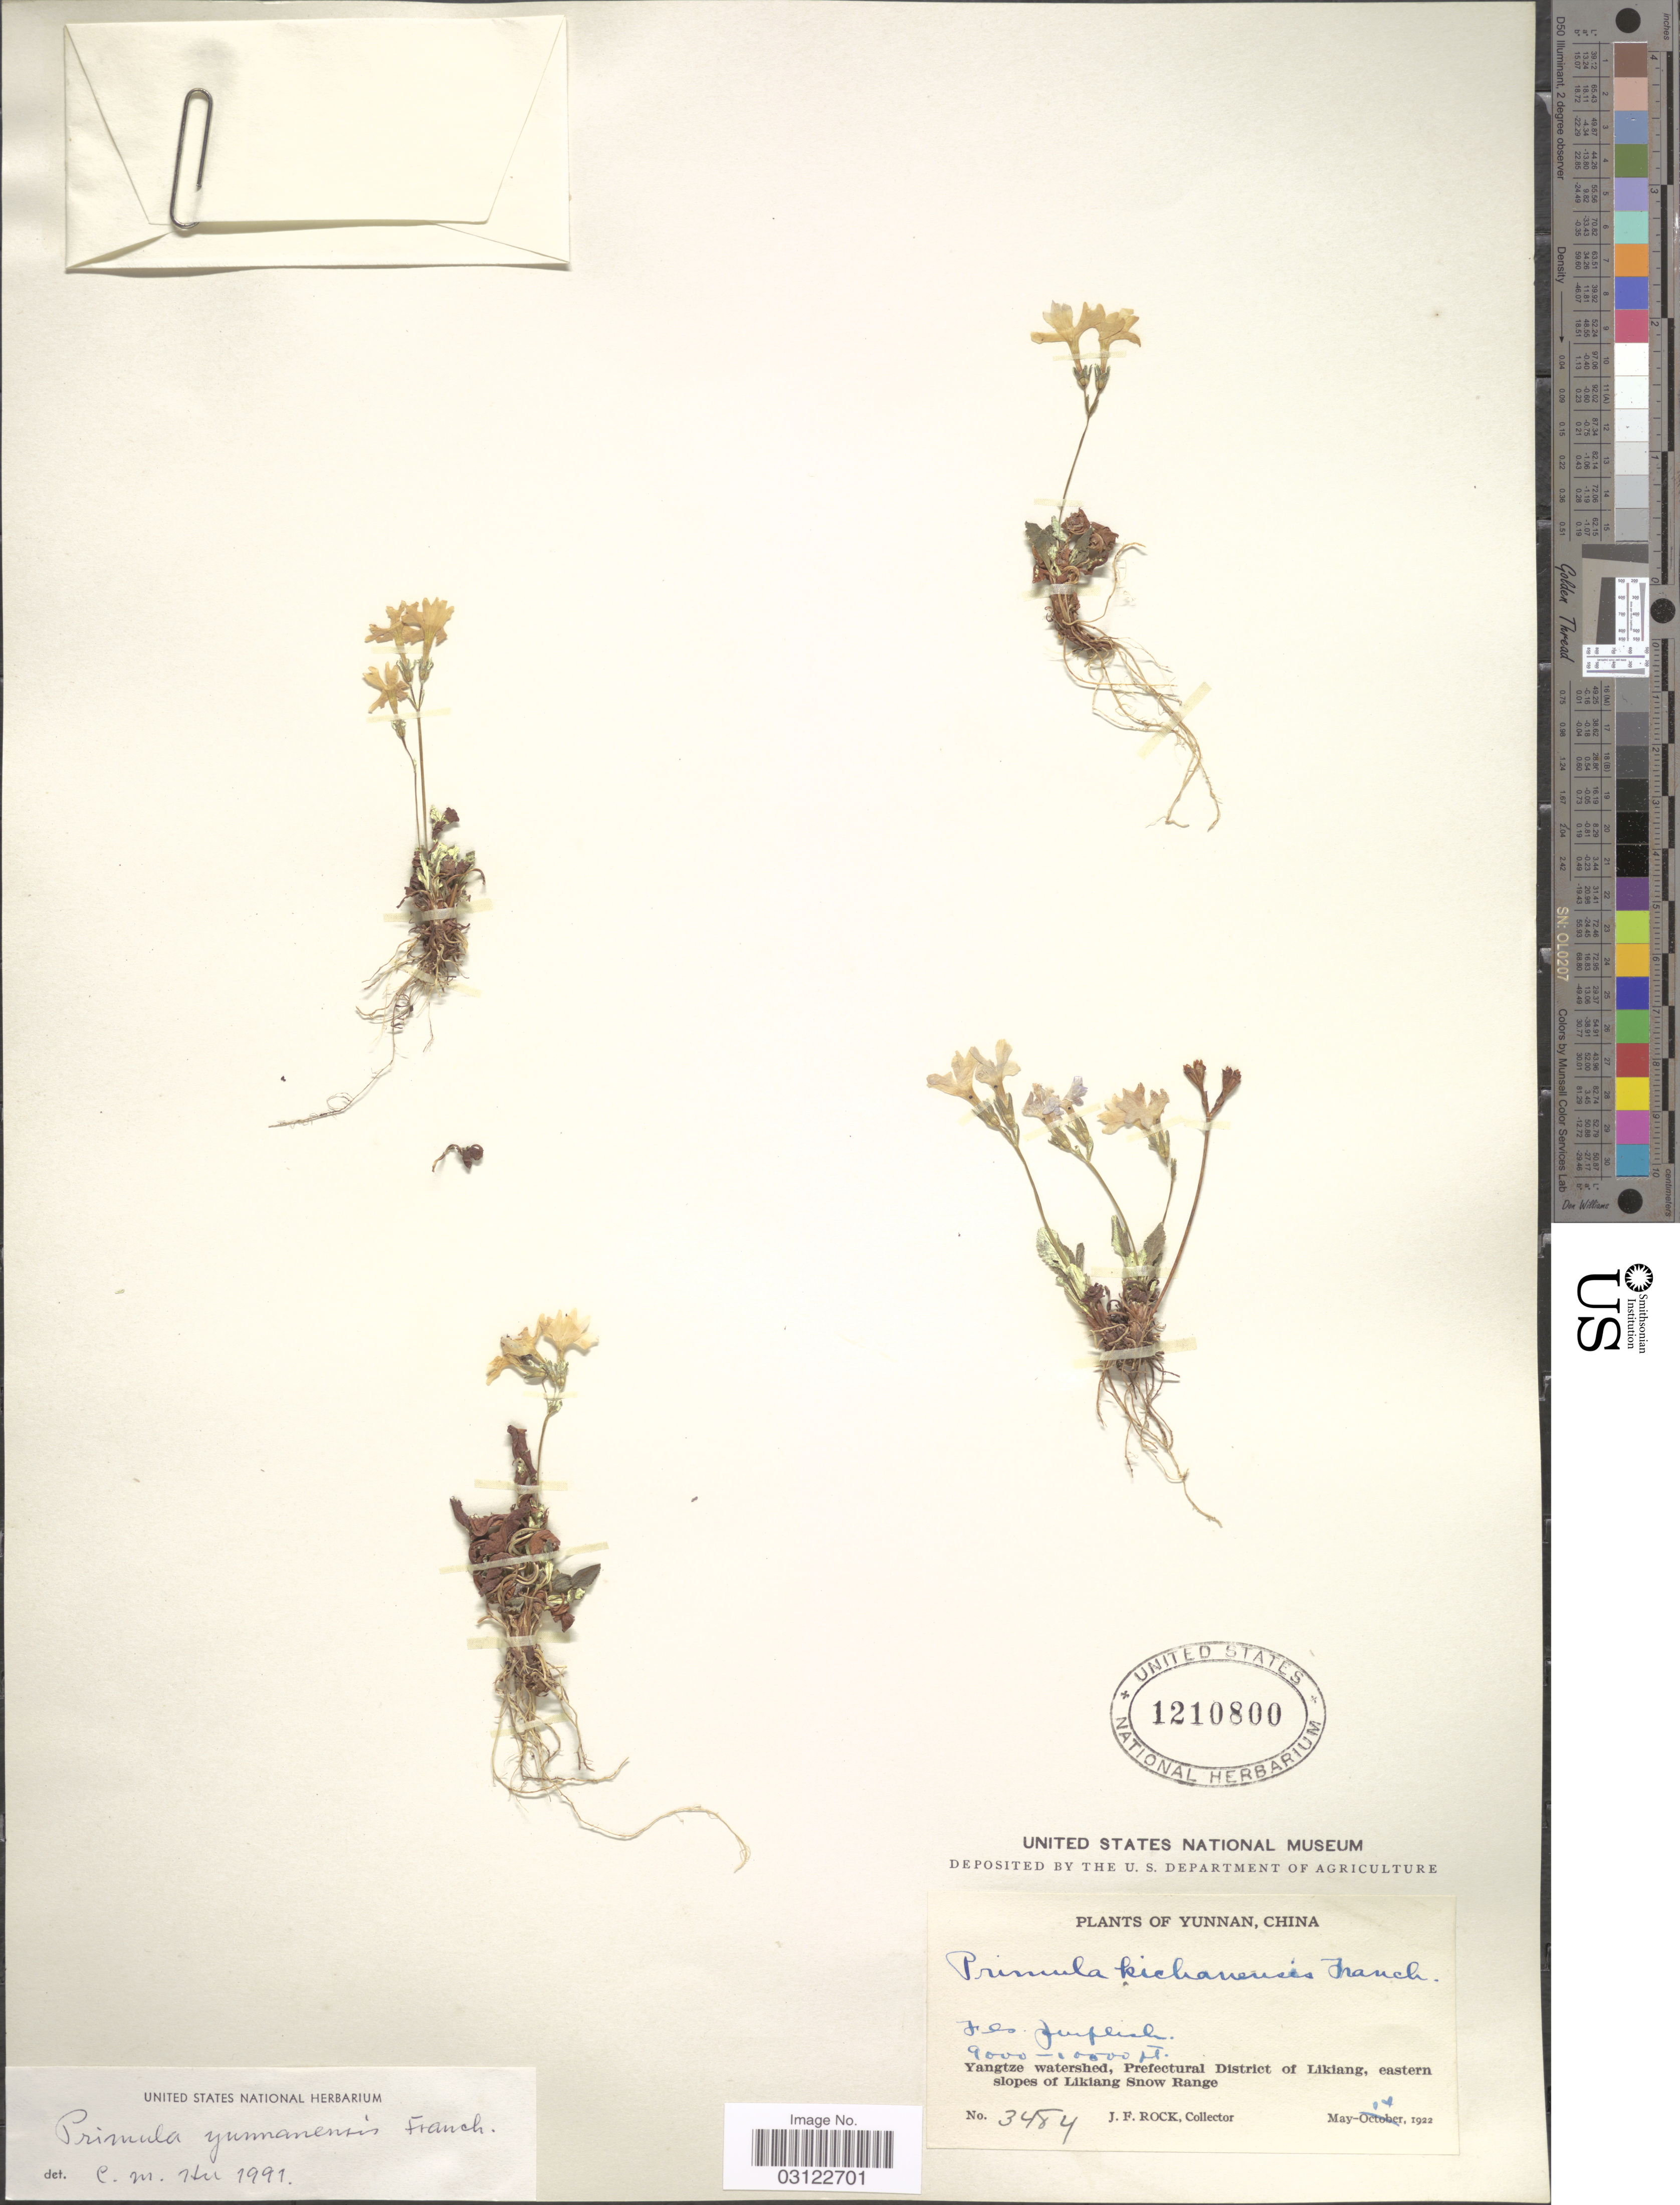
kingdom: Plantae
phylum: Tracheophyta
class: Magnoliopsida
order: Ericales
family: Primulaceae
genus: Primula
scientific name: Primula yunnanensis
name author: Franch.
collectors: J. Rock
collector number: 3484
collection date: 1922-05-14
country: China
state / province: Yunnan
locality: Yangtze watershed, Prefectural District of Likiang, eastern slopes of Likiang Snow Range.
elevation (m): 2743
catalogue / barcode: US 1210800